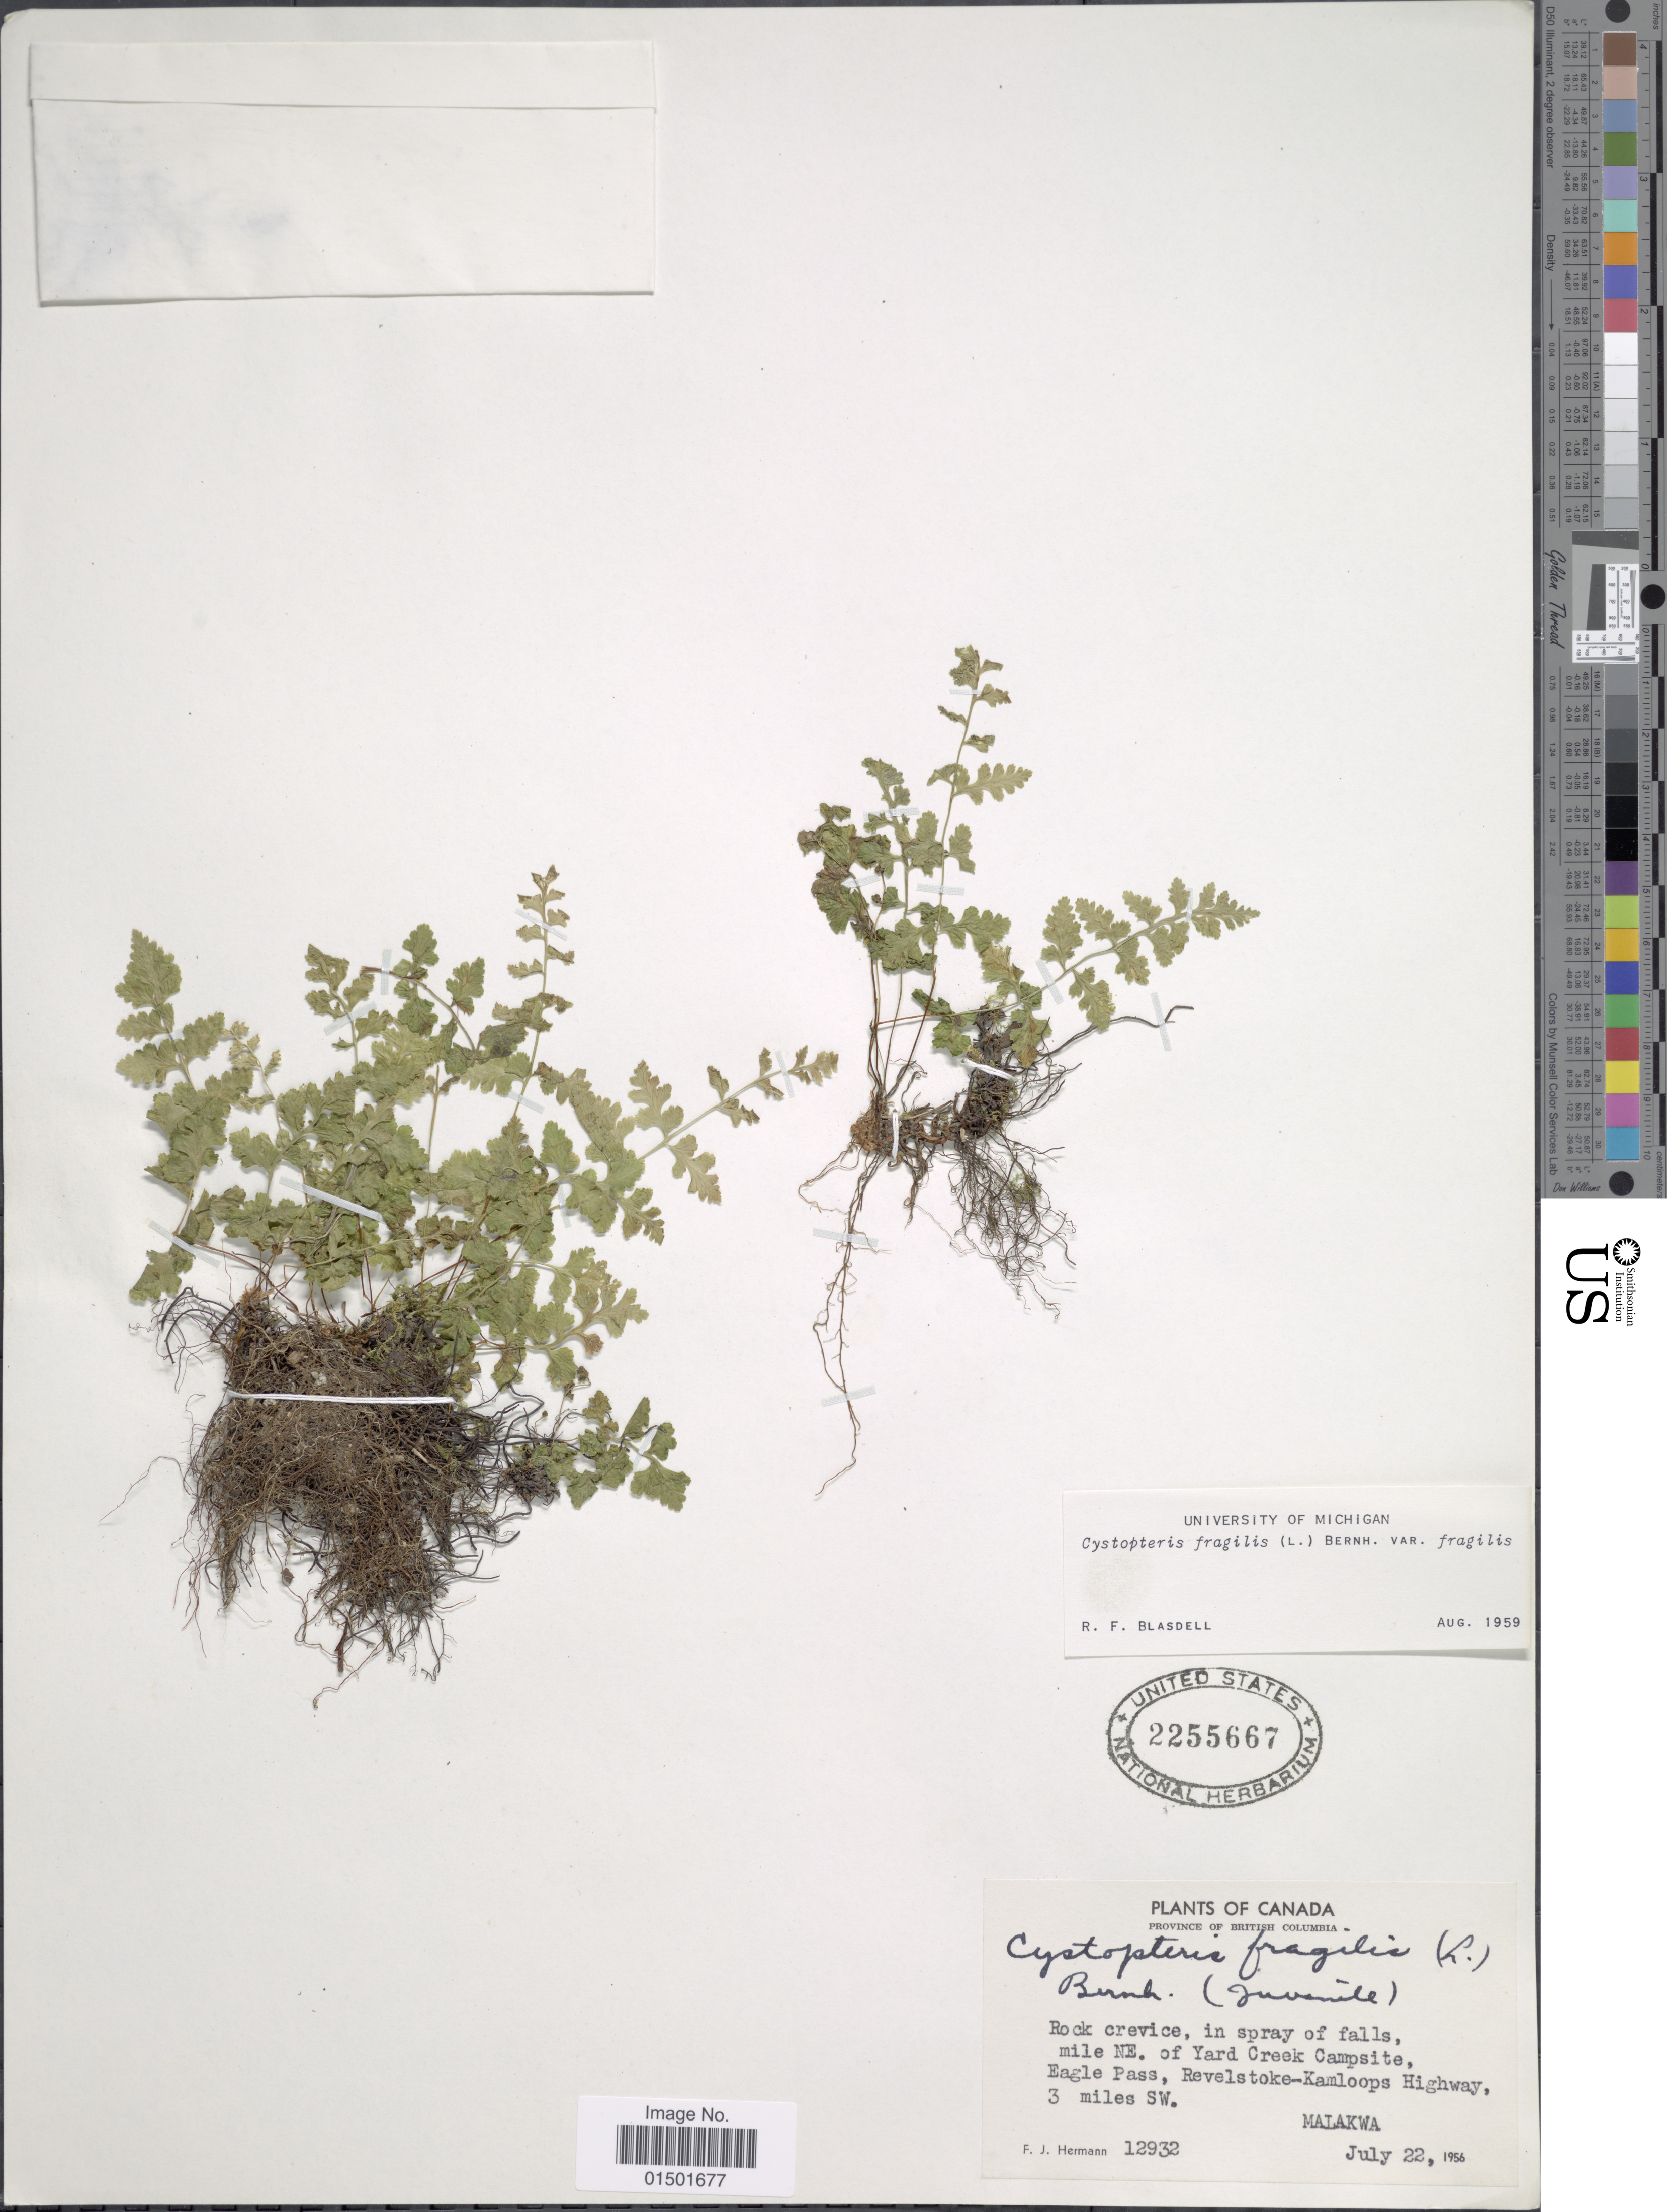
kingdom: Plantae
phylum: Tracheophyta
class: Polypodiopsida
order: Polypodiales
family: Cystopteridaceae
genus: Cystopteris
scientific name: Cystopteris fragilis var. fragilis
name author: (L.) Bernh.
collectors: F. J. Hermann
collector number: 12932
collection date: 1956-07-22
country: Canada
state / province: British Columbia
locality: Mile NE. of Yard Creek Campsite, Eagle Pass, Revelstoke-Kamloops Highway, 3 miles SW. Malakwa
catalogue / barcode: US 2255667